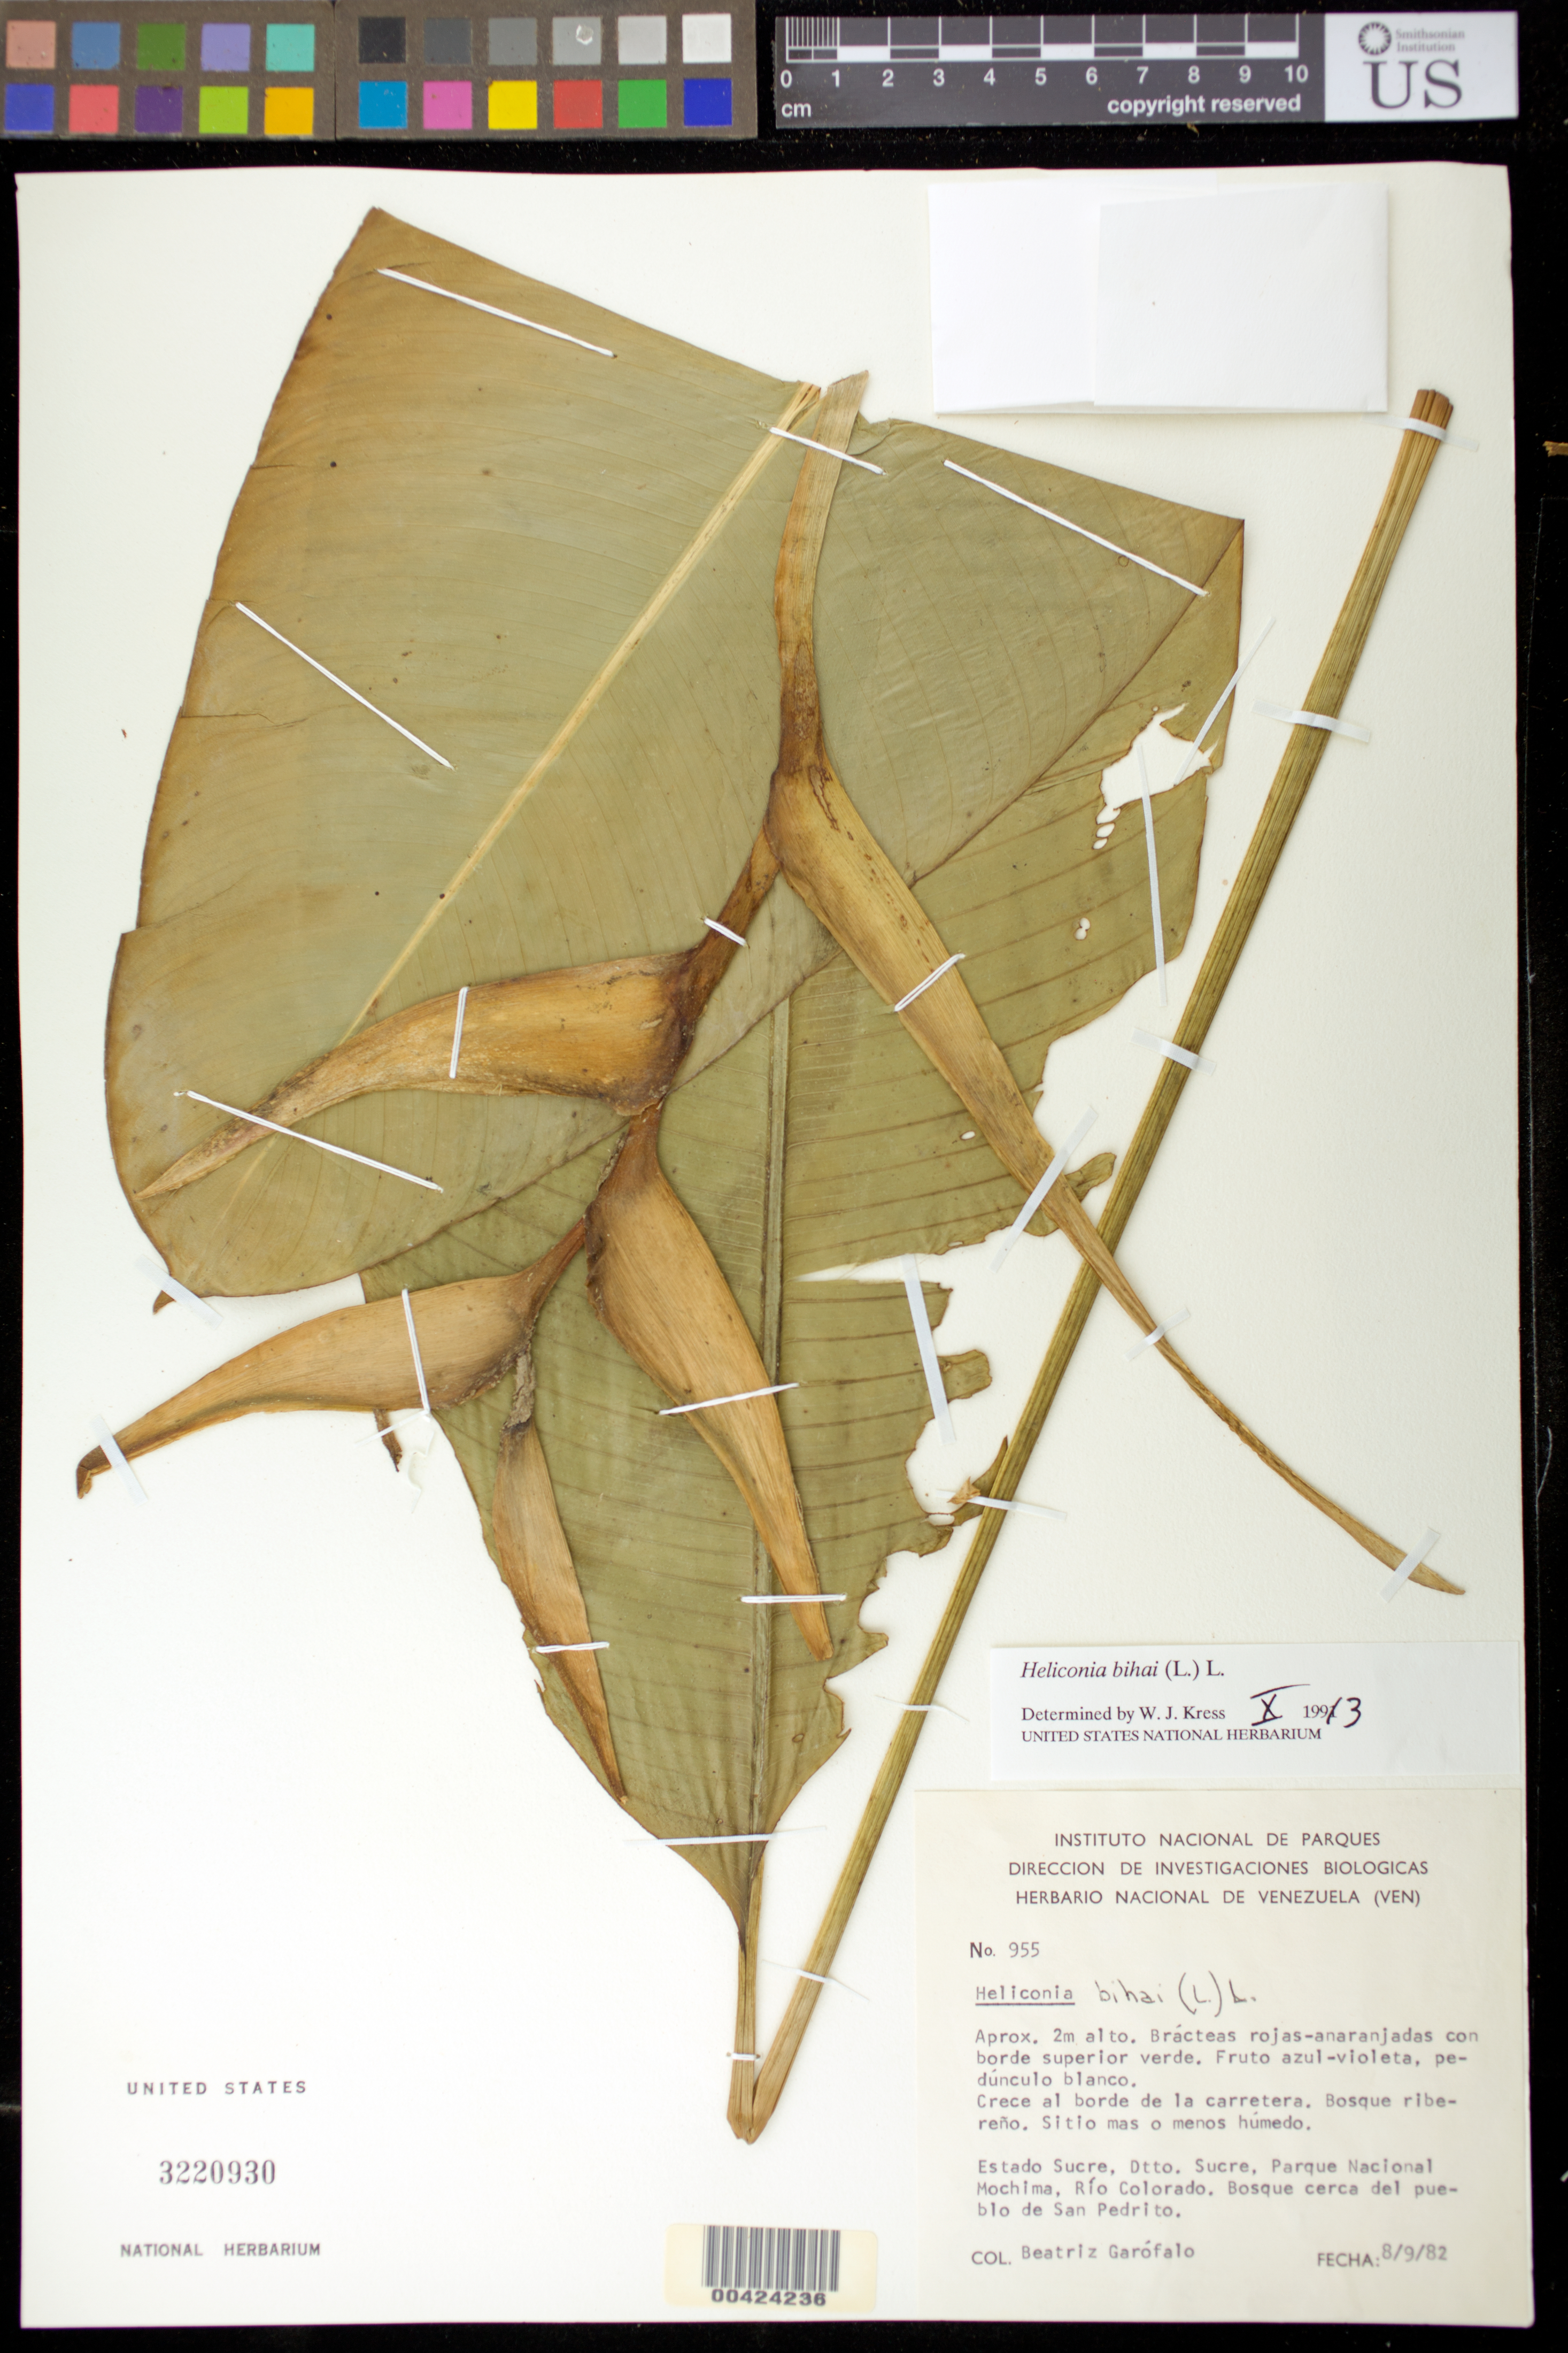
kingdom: Plantae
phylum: Tracheophyta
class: Liliopsida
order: Zingiberales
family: Heliconiaceae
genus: Heliconia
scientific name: Heliconia bihai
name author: (L.) L.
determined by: Kress, W. J., (US), Smithsonian Institution - National Museum of Natural History (UNITED STATES)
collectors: B. Garofalo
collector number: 955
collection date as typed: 08 Sep 1982 or 09 Aug 1992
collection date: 1982-09-08 or 1992-08-09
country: Venezuela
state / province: Sucre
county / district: Sucre Dtto.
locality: Parque nacional mochima, rio colorado. pueblo de san pedrito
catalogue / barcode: US 3220930